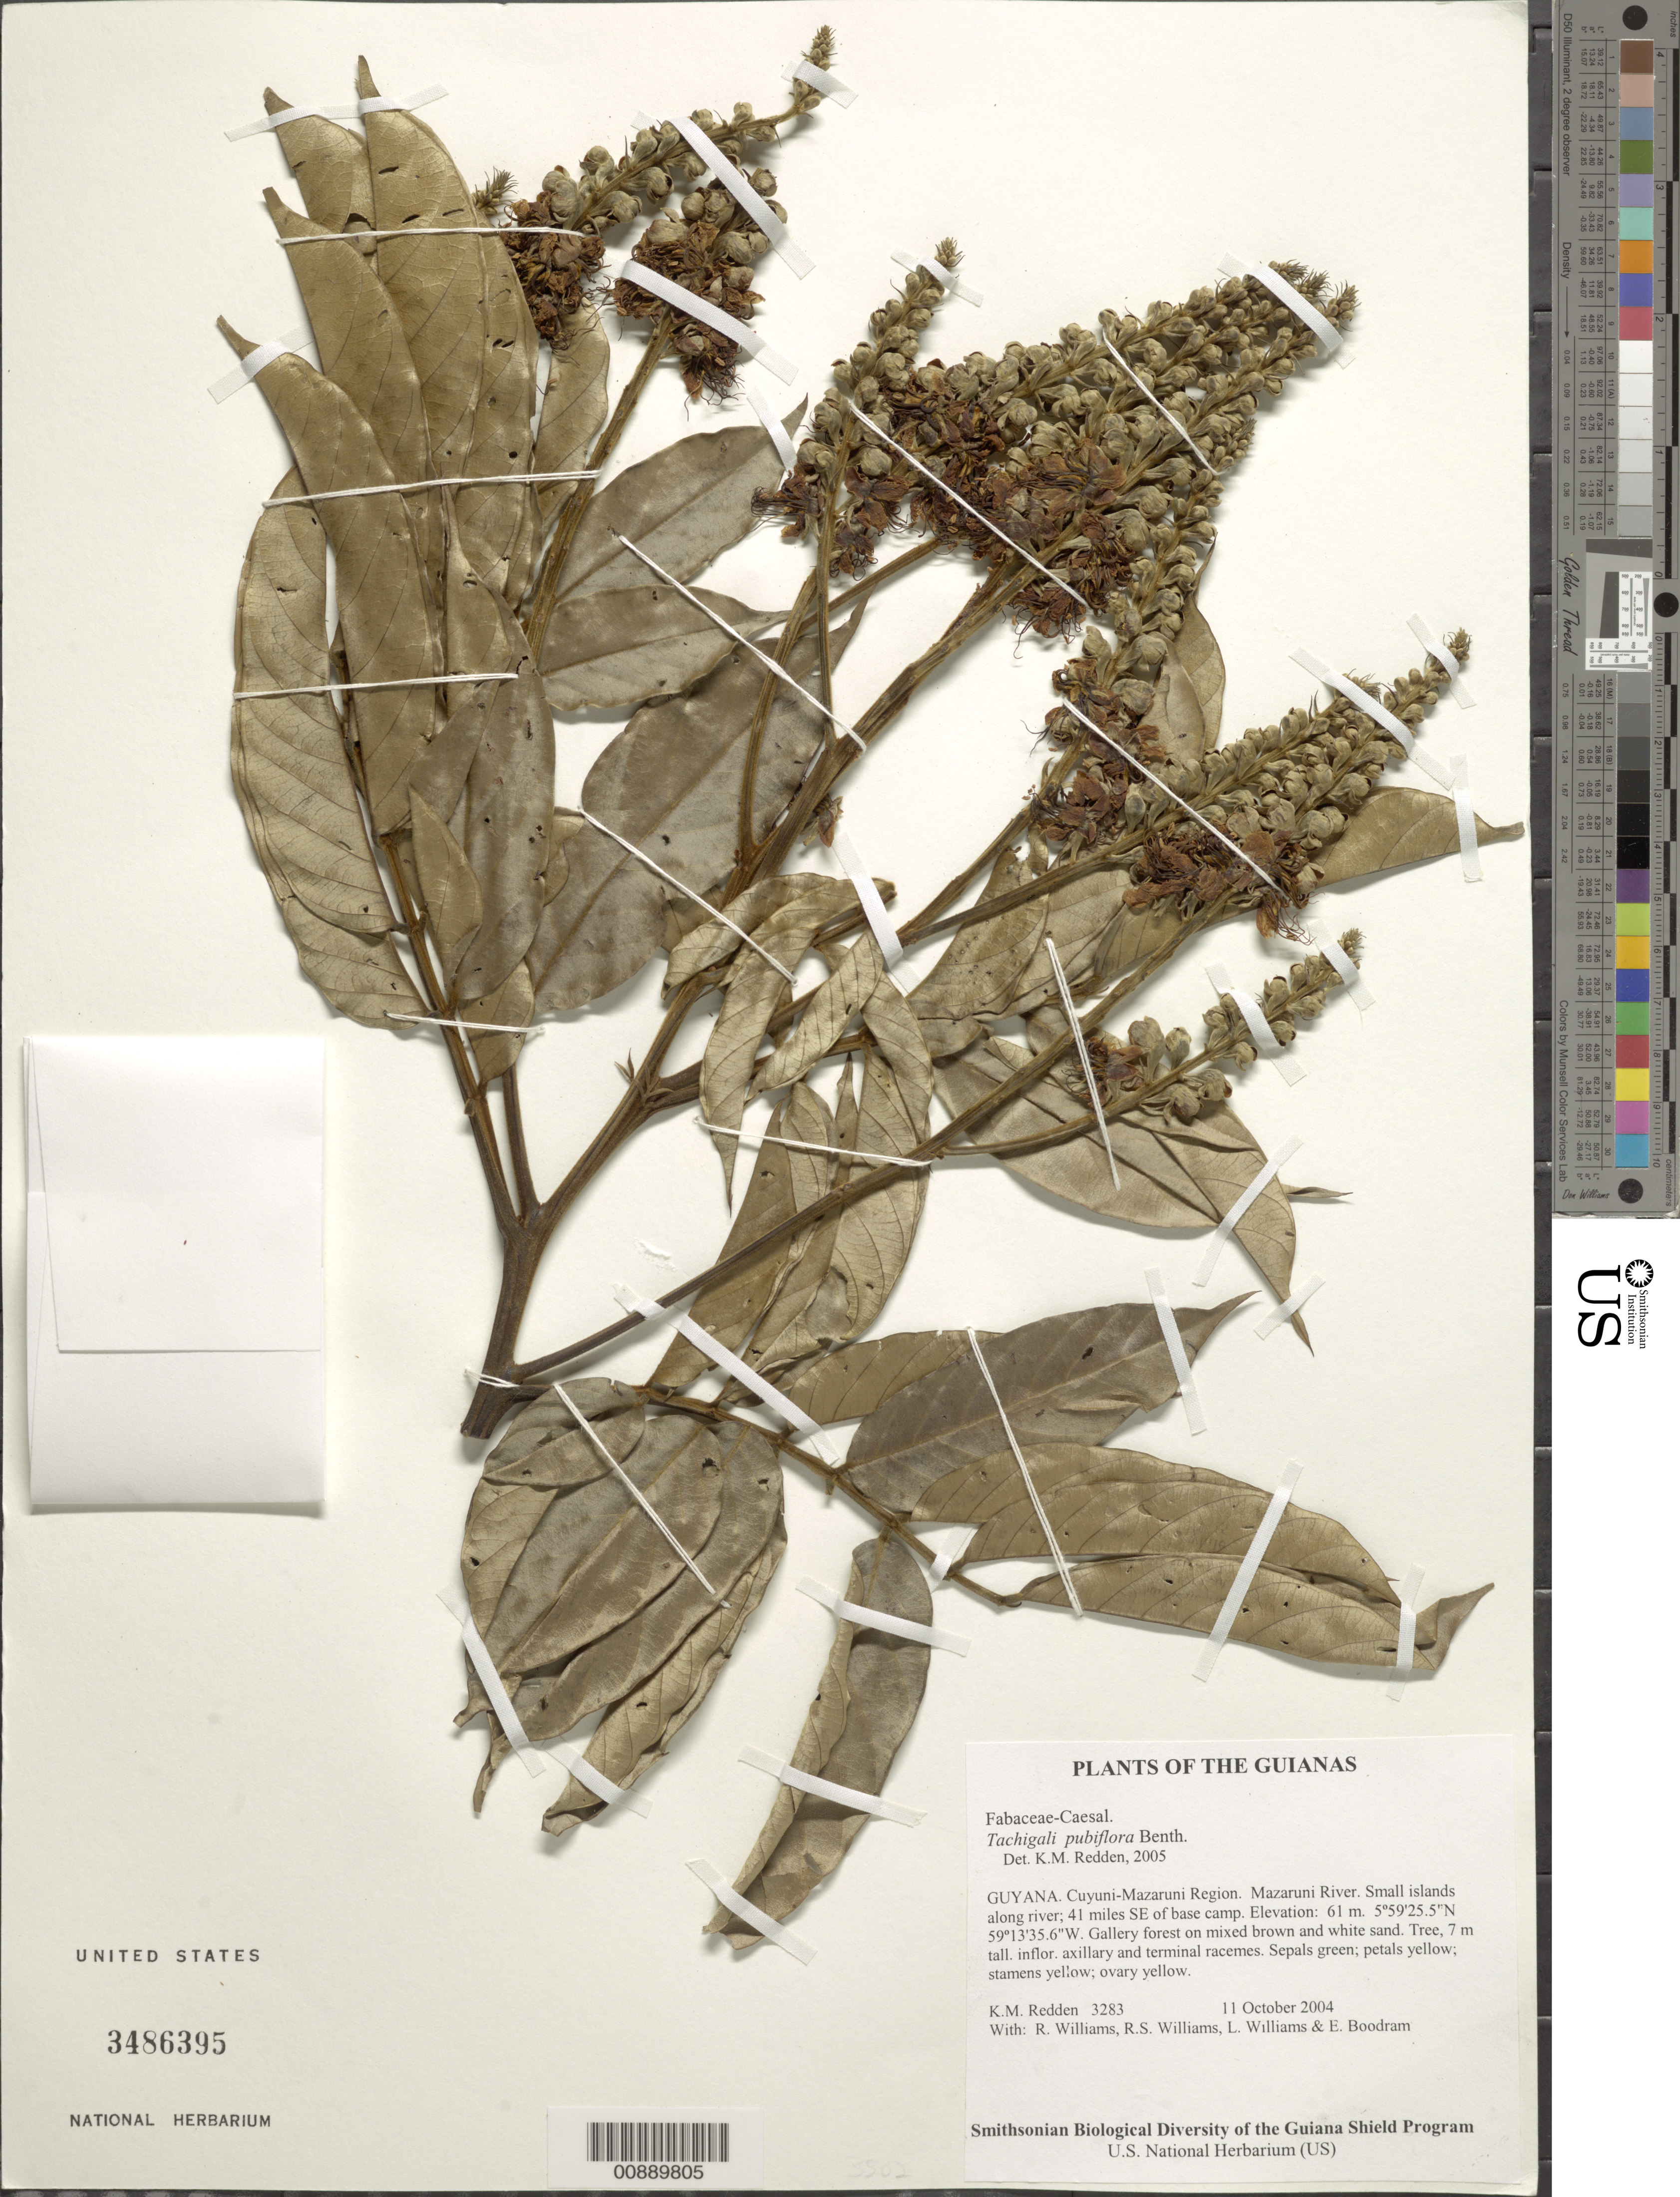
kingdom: Plantae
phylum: Tracheophyta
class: Magnoliopsida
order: Fabales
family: Fabaceae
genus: Tachigali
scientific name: Tachigali pubiflora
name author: Benth.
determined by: Redden, K. M.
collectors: K. M. Redden, R. Williams, R. S. Williams, L. Williams & E. Boodram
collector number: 3283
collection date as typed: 11 October 2004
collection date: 2004-10-11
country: Guyana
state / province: Cuyuni-Mazaruni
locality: Mazaruni River. Small islands along river; 41 miles SE of base camp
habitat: Gallery forest on mixed brown and white sand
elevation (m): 61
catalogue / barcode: US 3486395